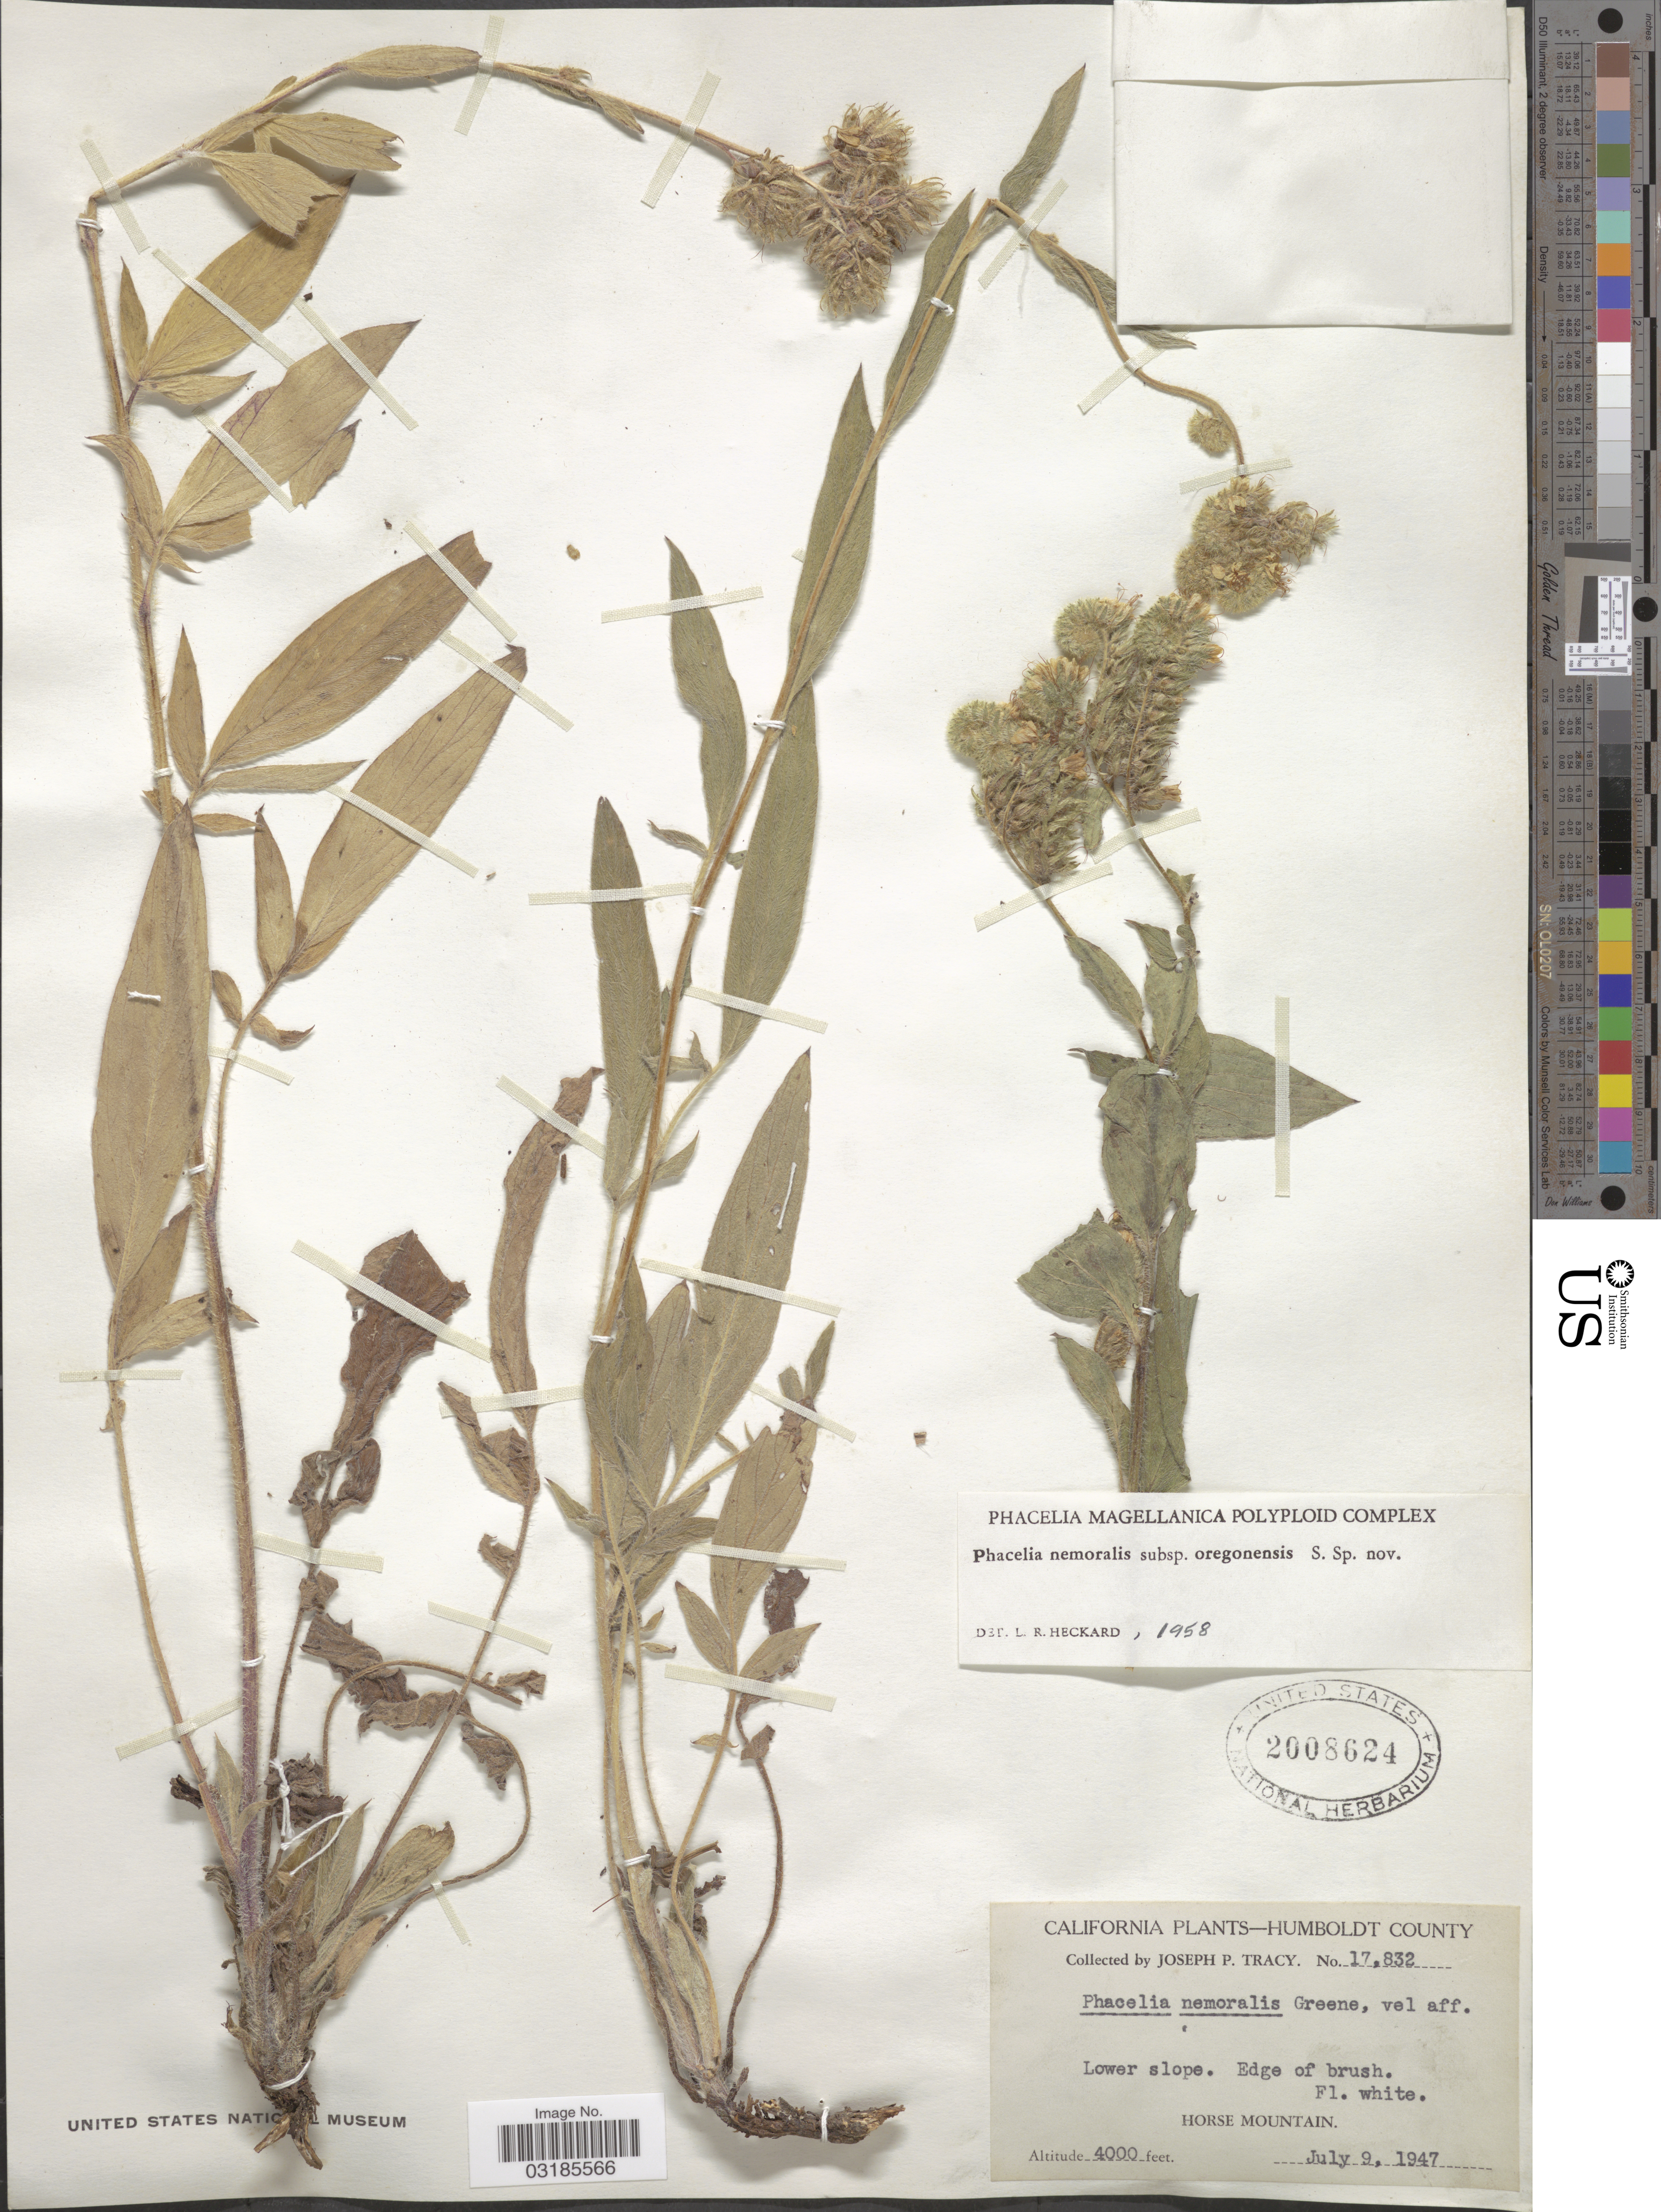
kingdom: Plantae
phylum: Tracheophyta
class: Magnoliopsida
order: Boraginales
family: Hydrophyllaceae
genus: Phacelia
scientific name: Phacelia nemoralis subsp. oregonensis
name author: Heckard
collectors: J. Tracy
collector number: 17832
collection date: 1947-07-09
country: United States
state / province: California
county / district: Humboldt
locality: Humboldt County, Horse Mountain.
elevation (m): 1219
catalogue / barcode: US 2008624